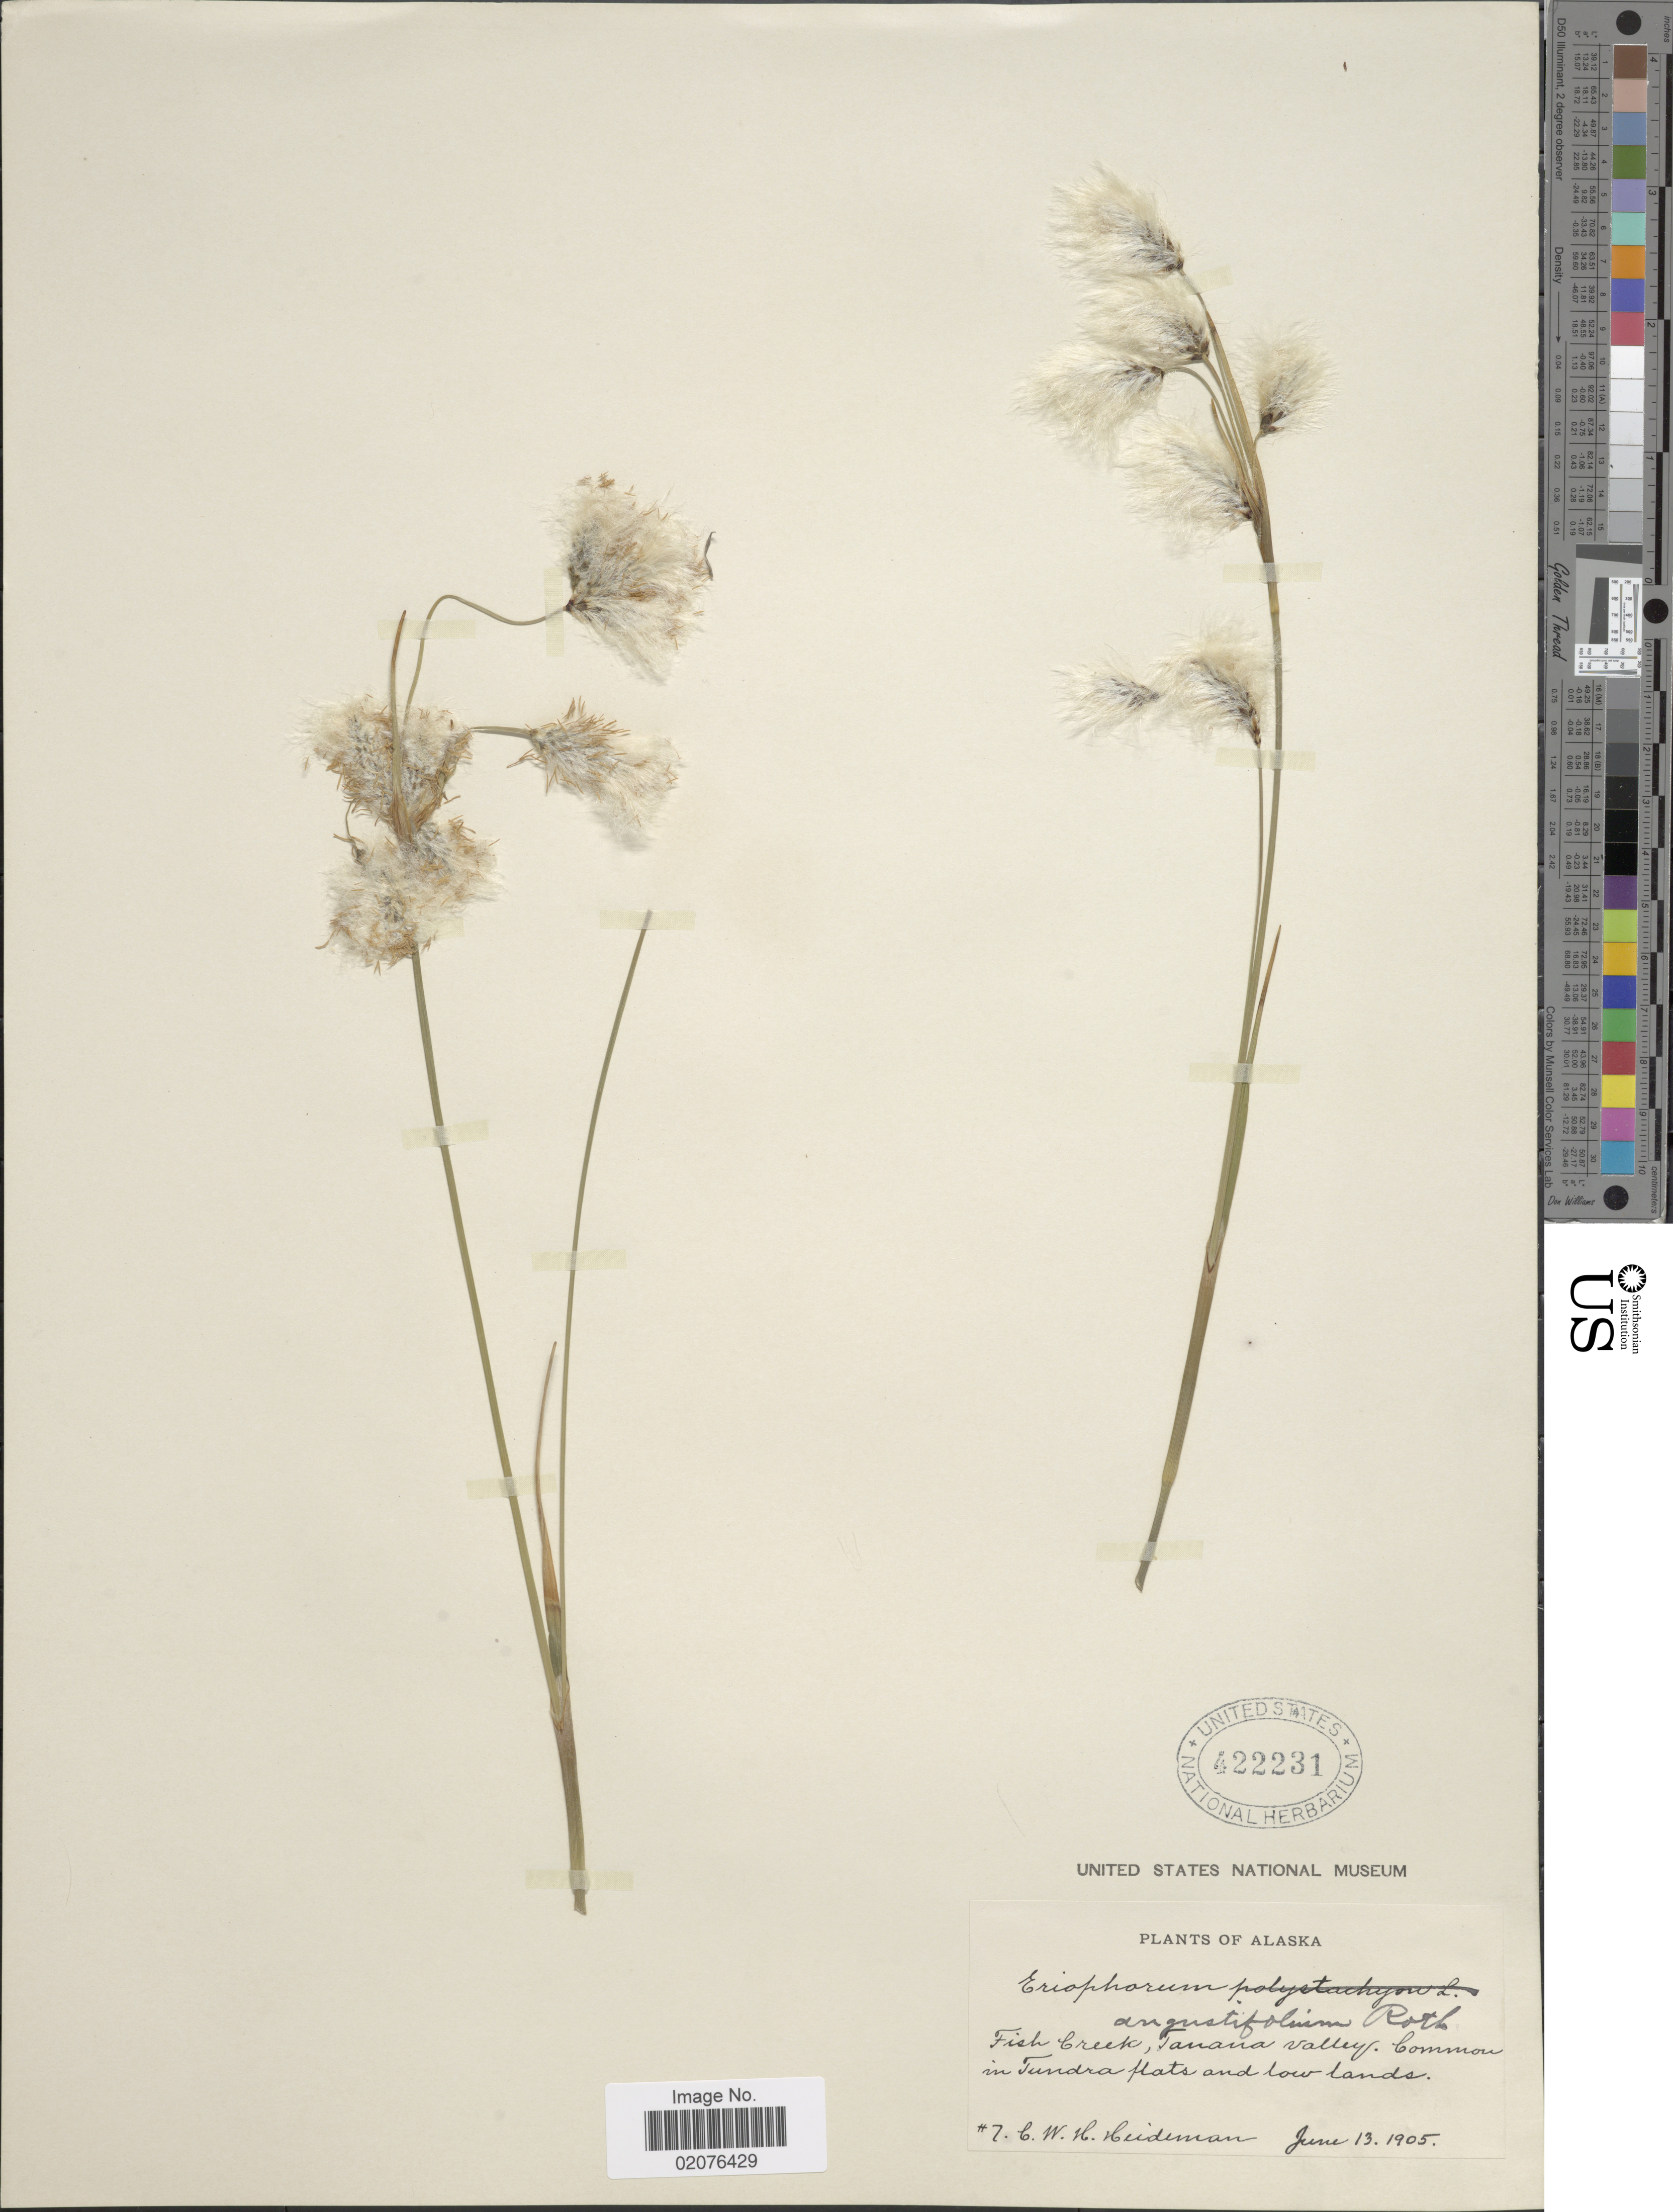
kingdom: Plantae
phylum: Tracheophyta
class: Liliopsida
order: Poales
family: Cyperaceae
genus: Eriophorum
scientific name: Eriophorum angustifolium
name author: Honck.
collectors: C. Heideman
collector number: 7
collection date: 1905-06-13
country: United States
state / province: Alaska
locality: Fish Creek, Tanana Valley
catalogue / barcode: US 422231